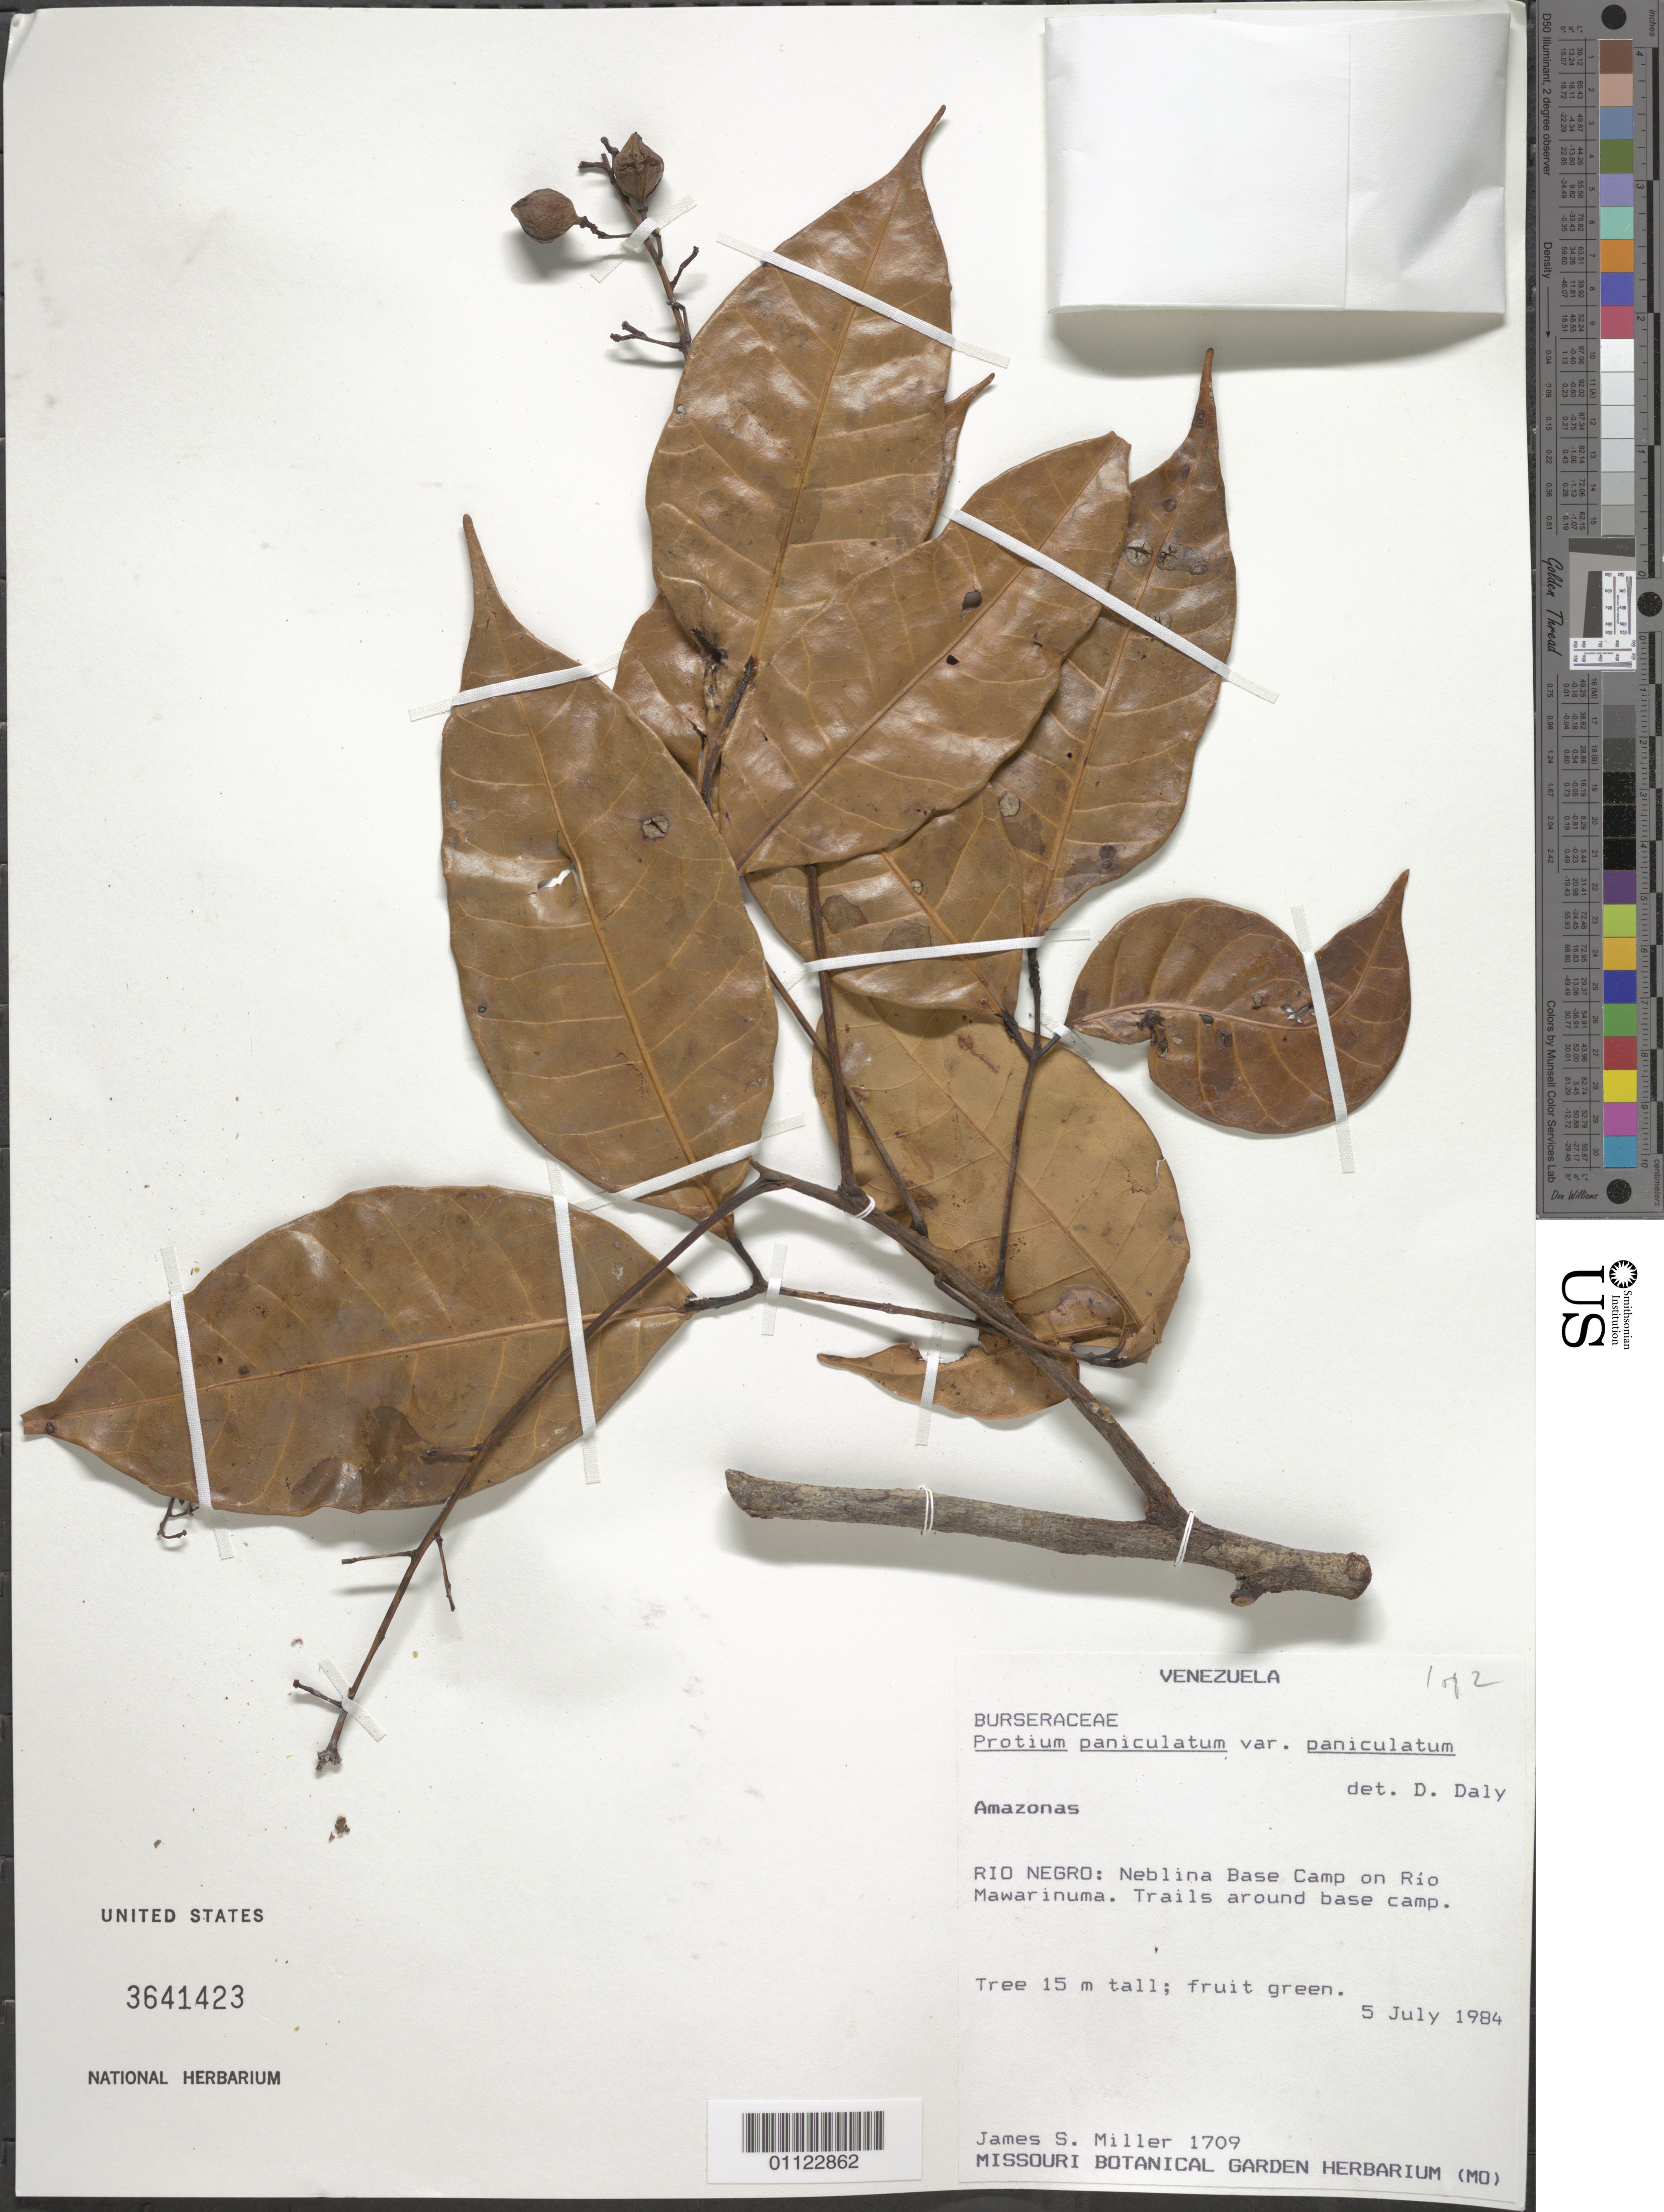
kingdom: Plantae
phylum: Tracheophyta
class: Magnoliopsida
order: Sapindales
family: Burseraceae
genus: Protium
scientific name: Protium paniculatum var. paniculatum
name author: Engl.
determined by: Daly, D. C.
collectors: J. S. Miller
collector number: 1709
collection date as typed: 5-Jul-84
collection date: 1984-07-05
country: Venezuela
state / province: Amazonas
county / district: Río Negro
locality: Neblina Base Camp on Río Mawarinuma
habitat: Trails around base camp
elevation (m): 140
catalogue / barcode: US 3641423